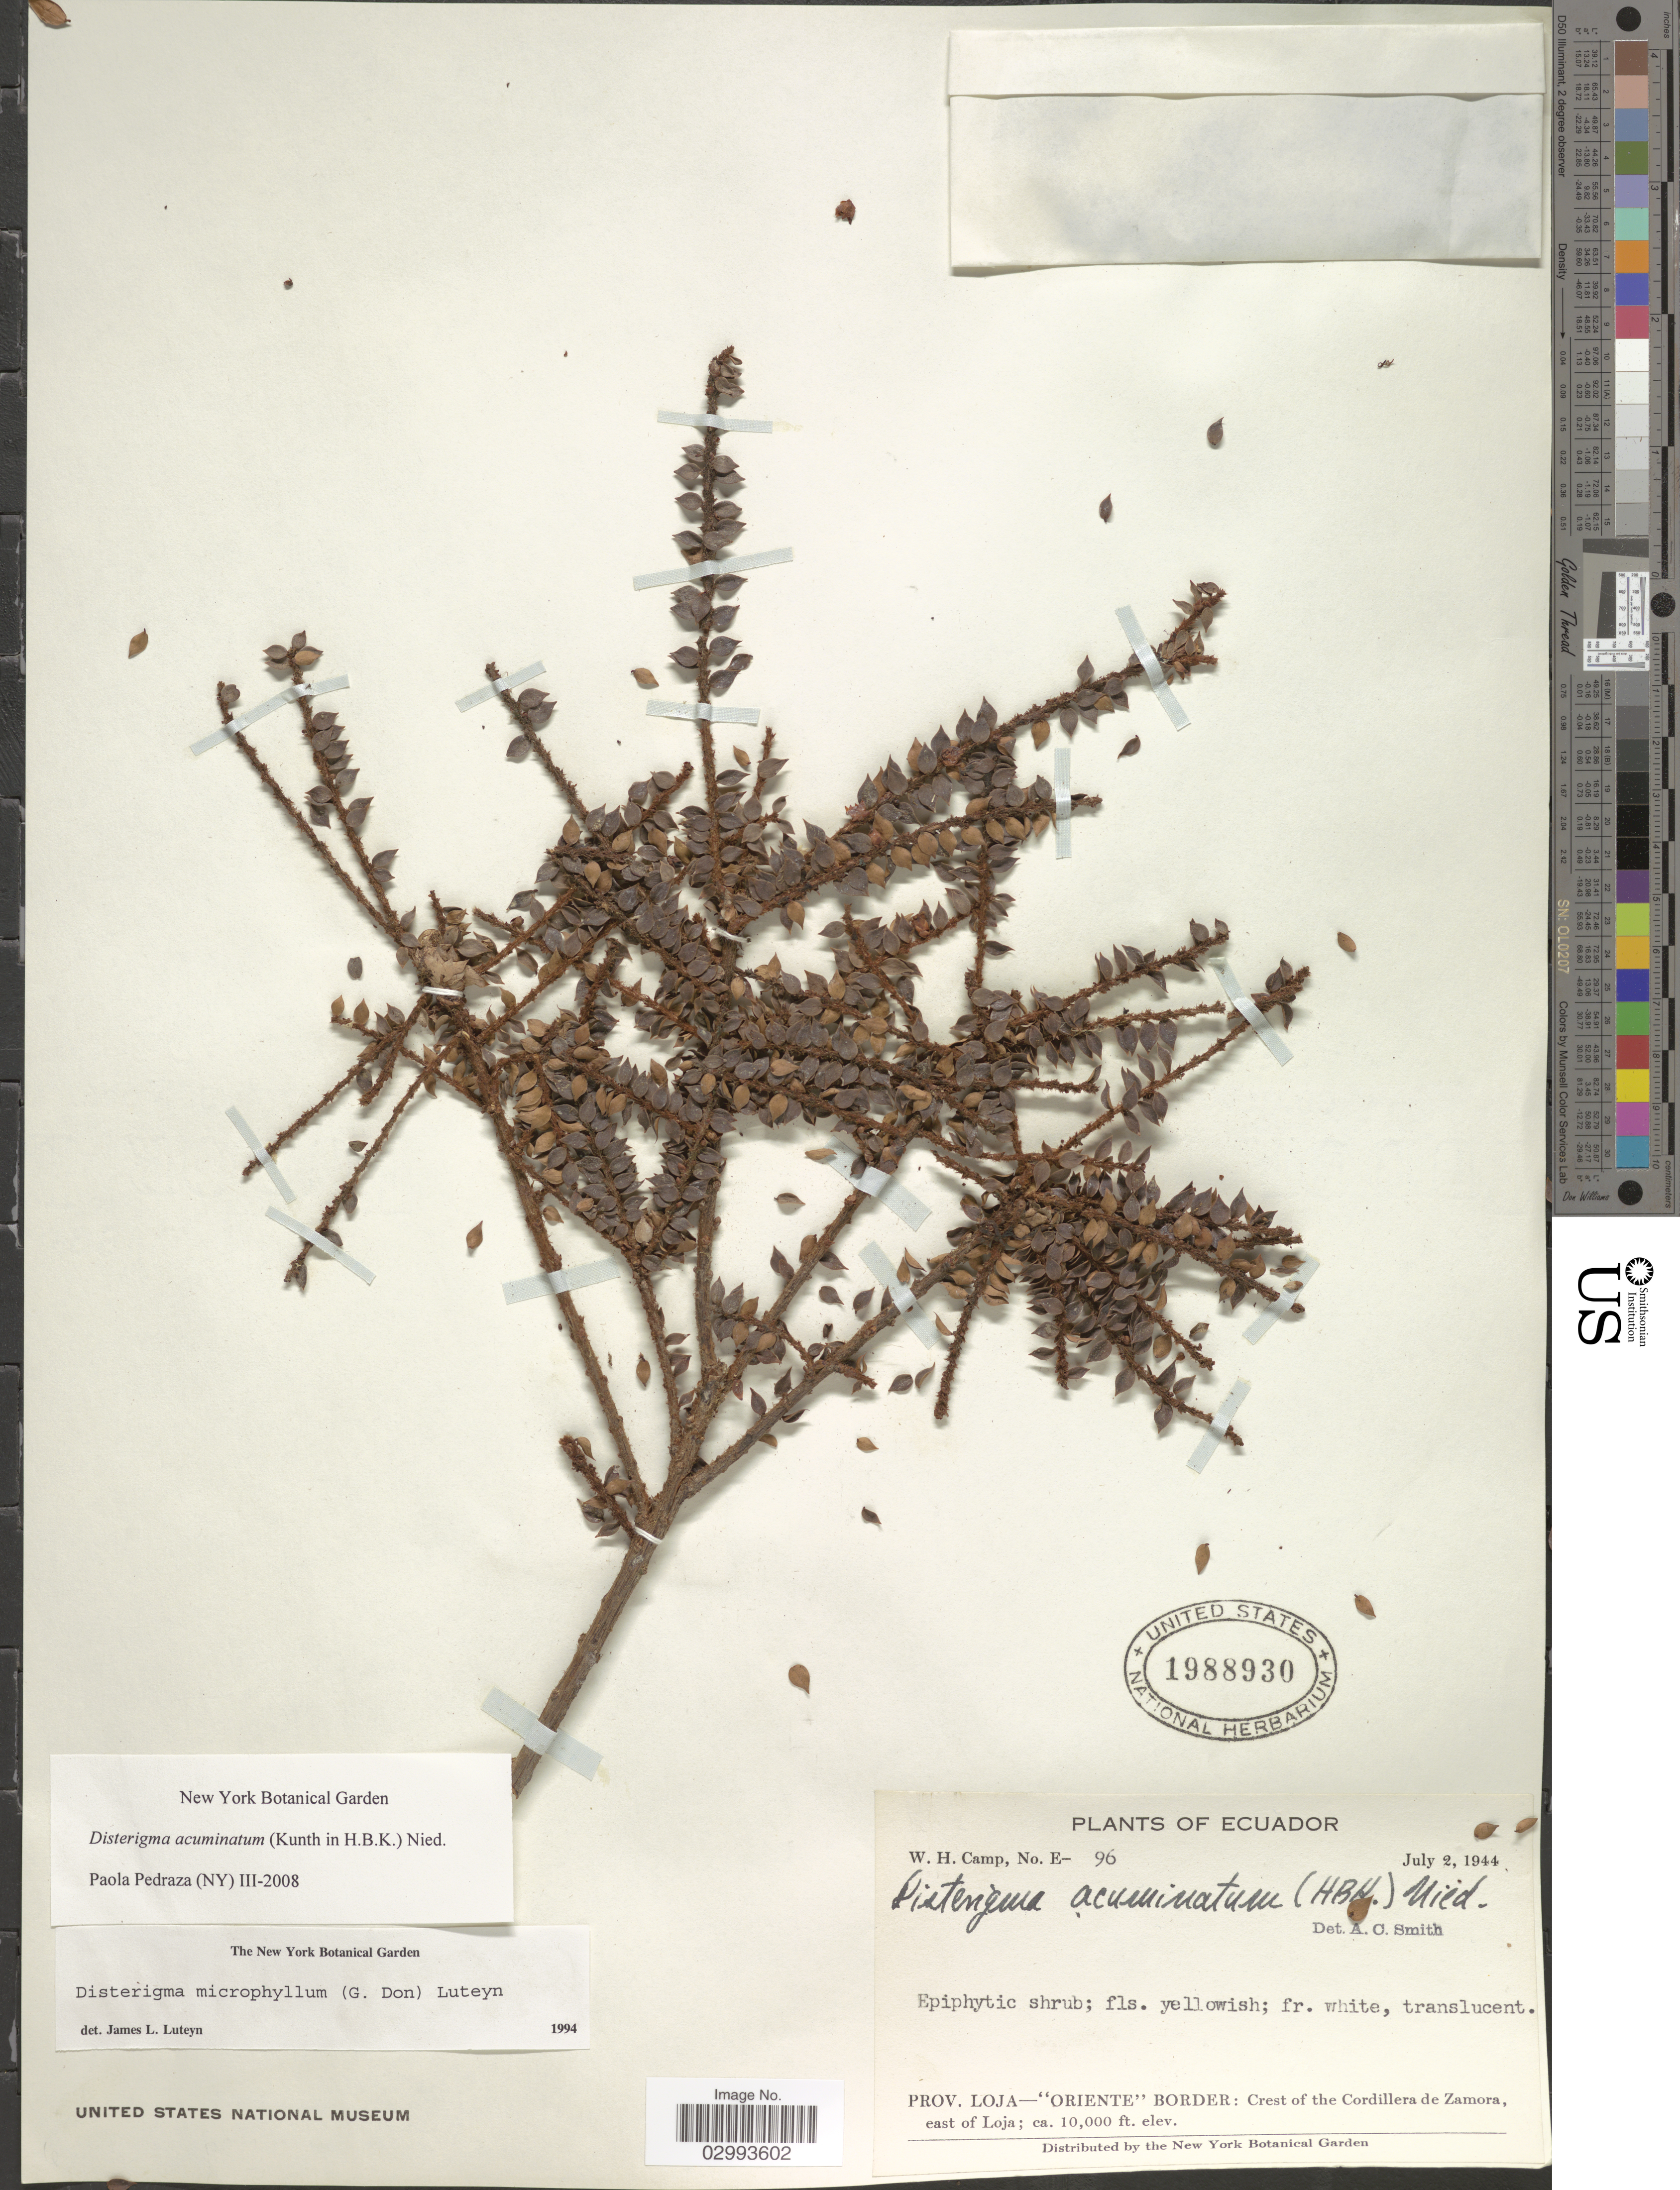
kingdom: Plantae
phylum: Tracheophyta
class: Magnoliopsida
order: Ericales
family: Ericaceae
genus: Disterigma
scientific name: Disterigma acuminatum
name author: (Kunth) Nied.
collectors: W. H. Camp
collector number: E-96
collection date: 1944-07-02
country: Ecuador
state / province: Loja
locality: Oriente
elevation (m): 3048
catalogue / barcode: US 1988930